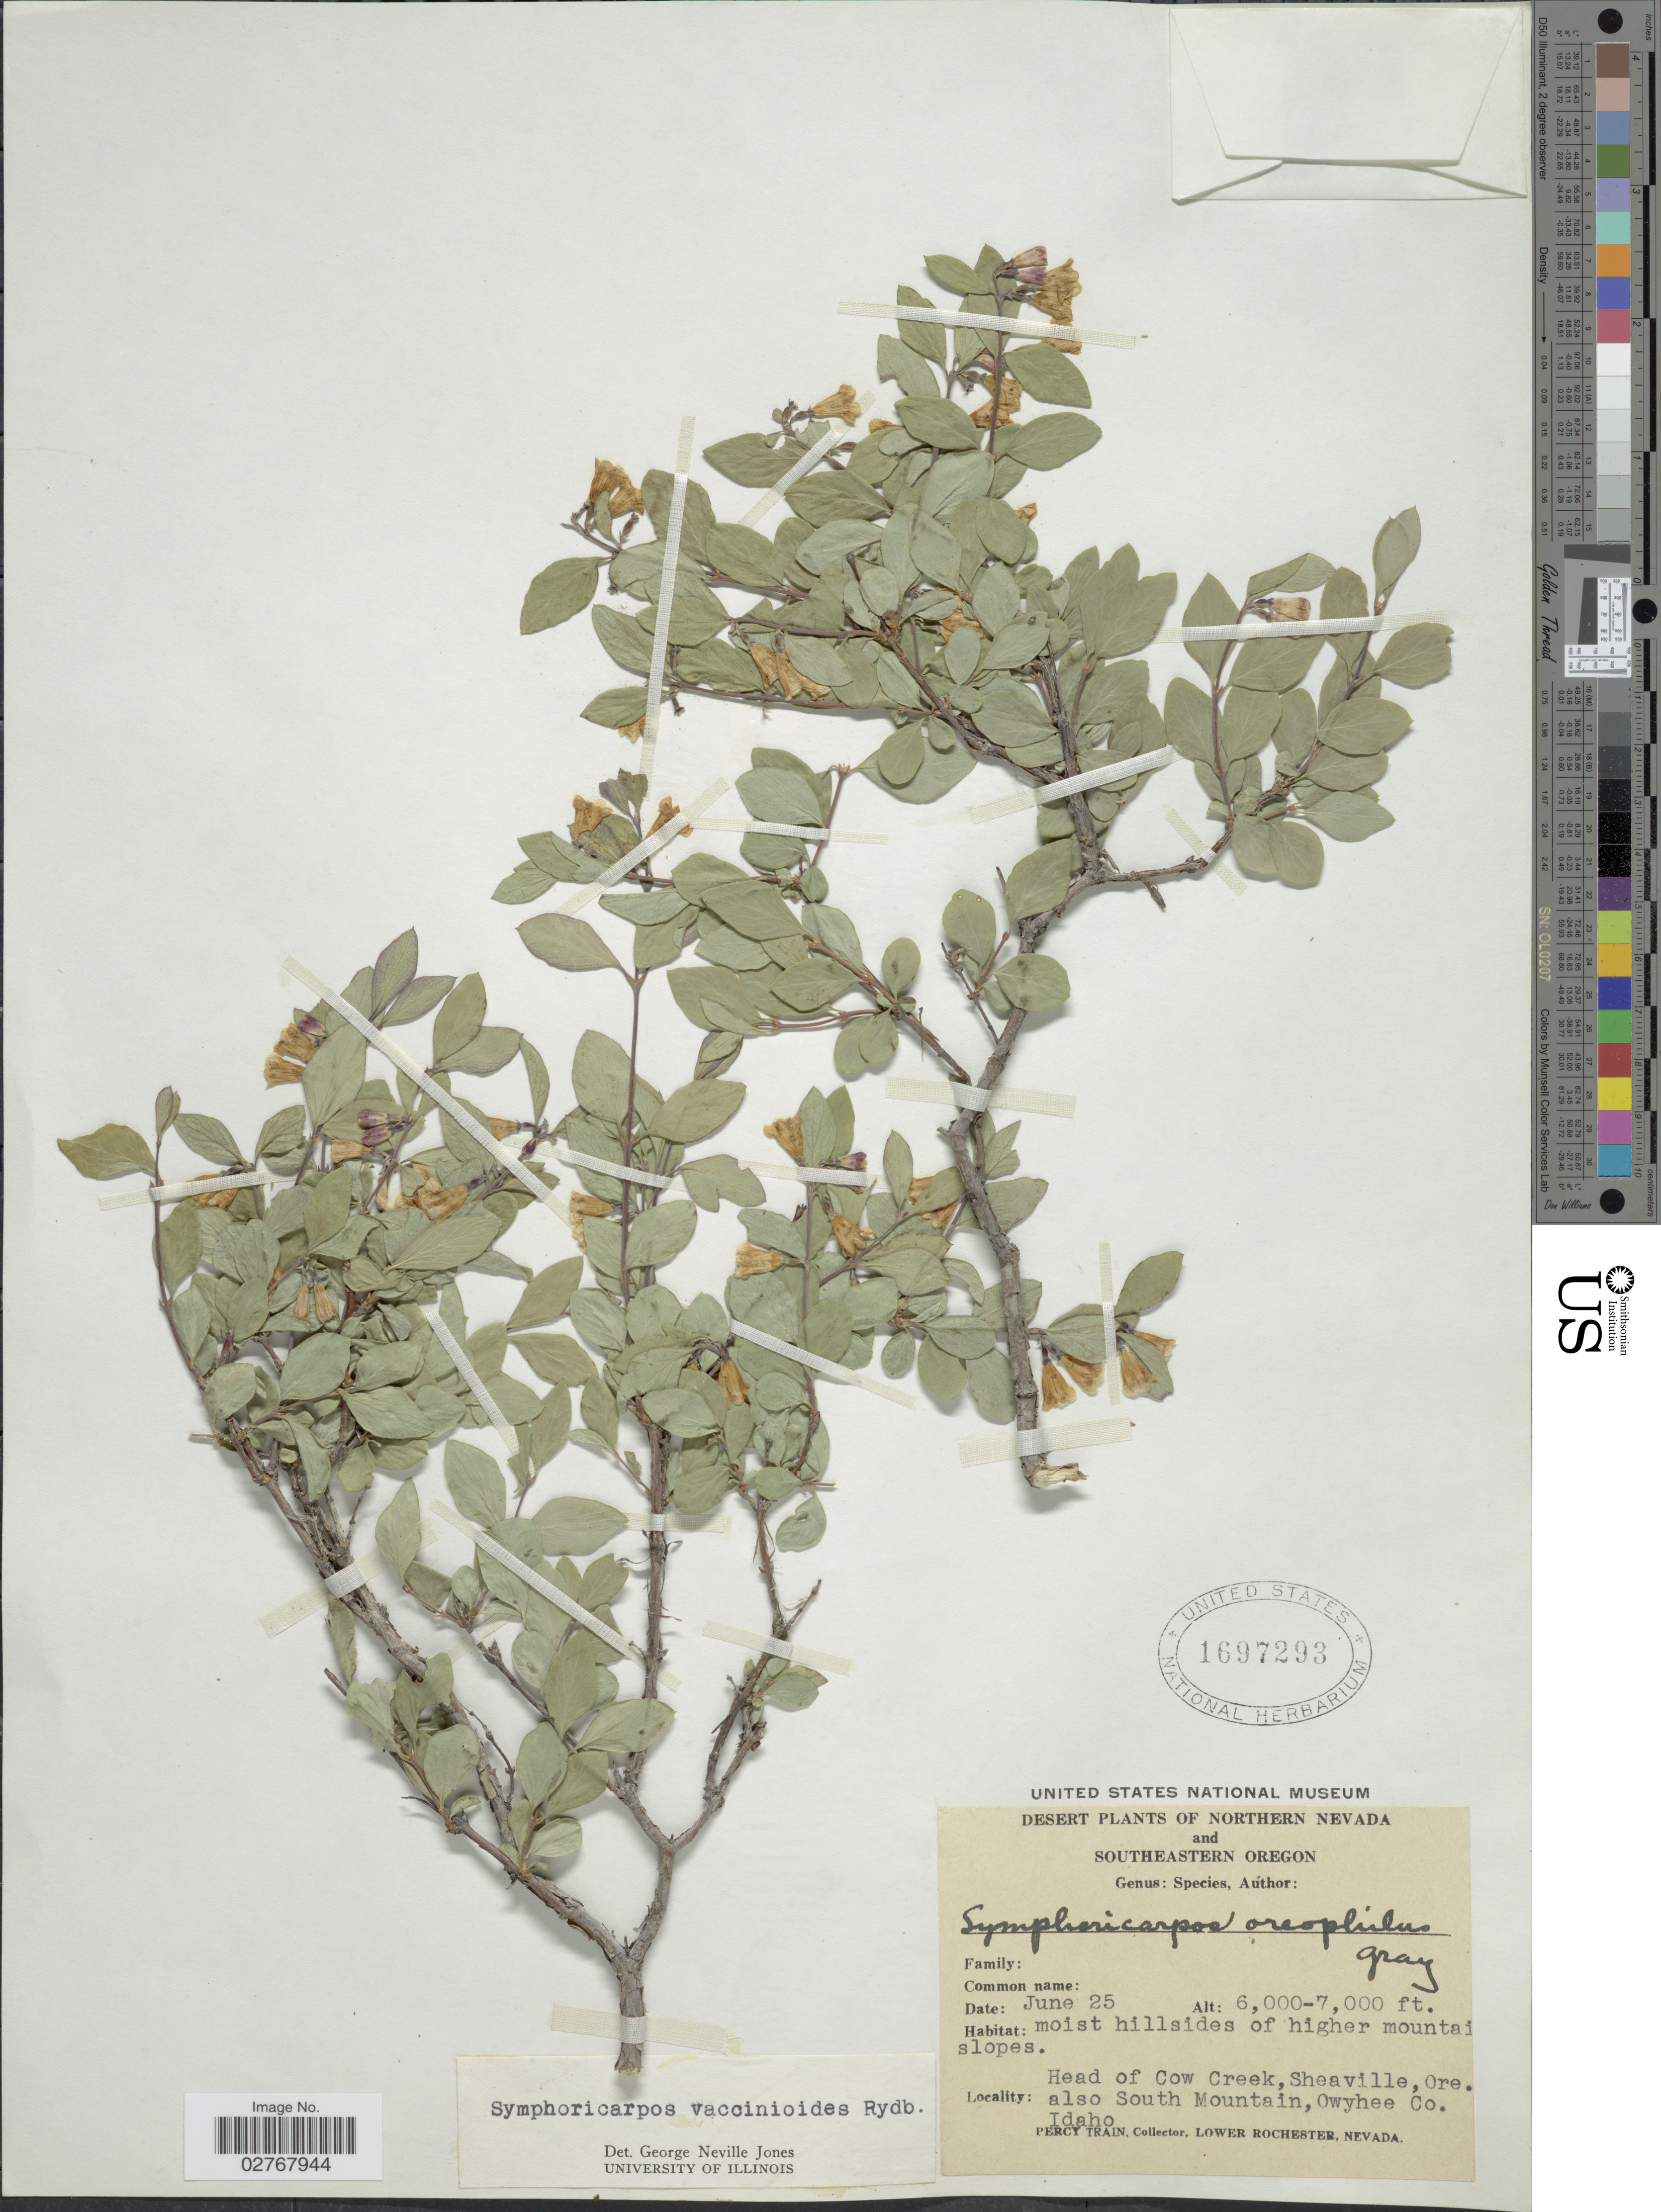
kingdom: Plantae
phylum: Tracheophyta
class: Magnoliopsida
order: Dipsacales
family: Caprifoliaceae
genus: Symphoricarpos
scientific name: Symphoricarpos vaccinioides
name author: Rydb.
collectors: P. Train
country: United States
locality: Northern Nevada and Southeastern Oregon, Head of Cow Creek, Sheaville, Ore., also South Mountain, Owyhee Co., Idaho.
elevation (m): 1829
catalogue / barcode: US 1697293